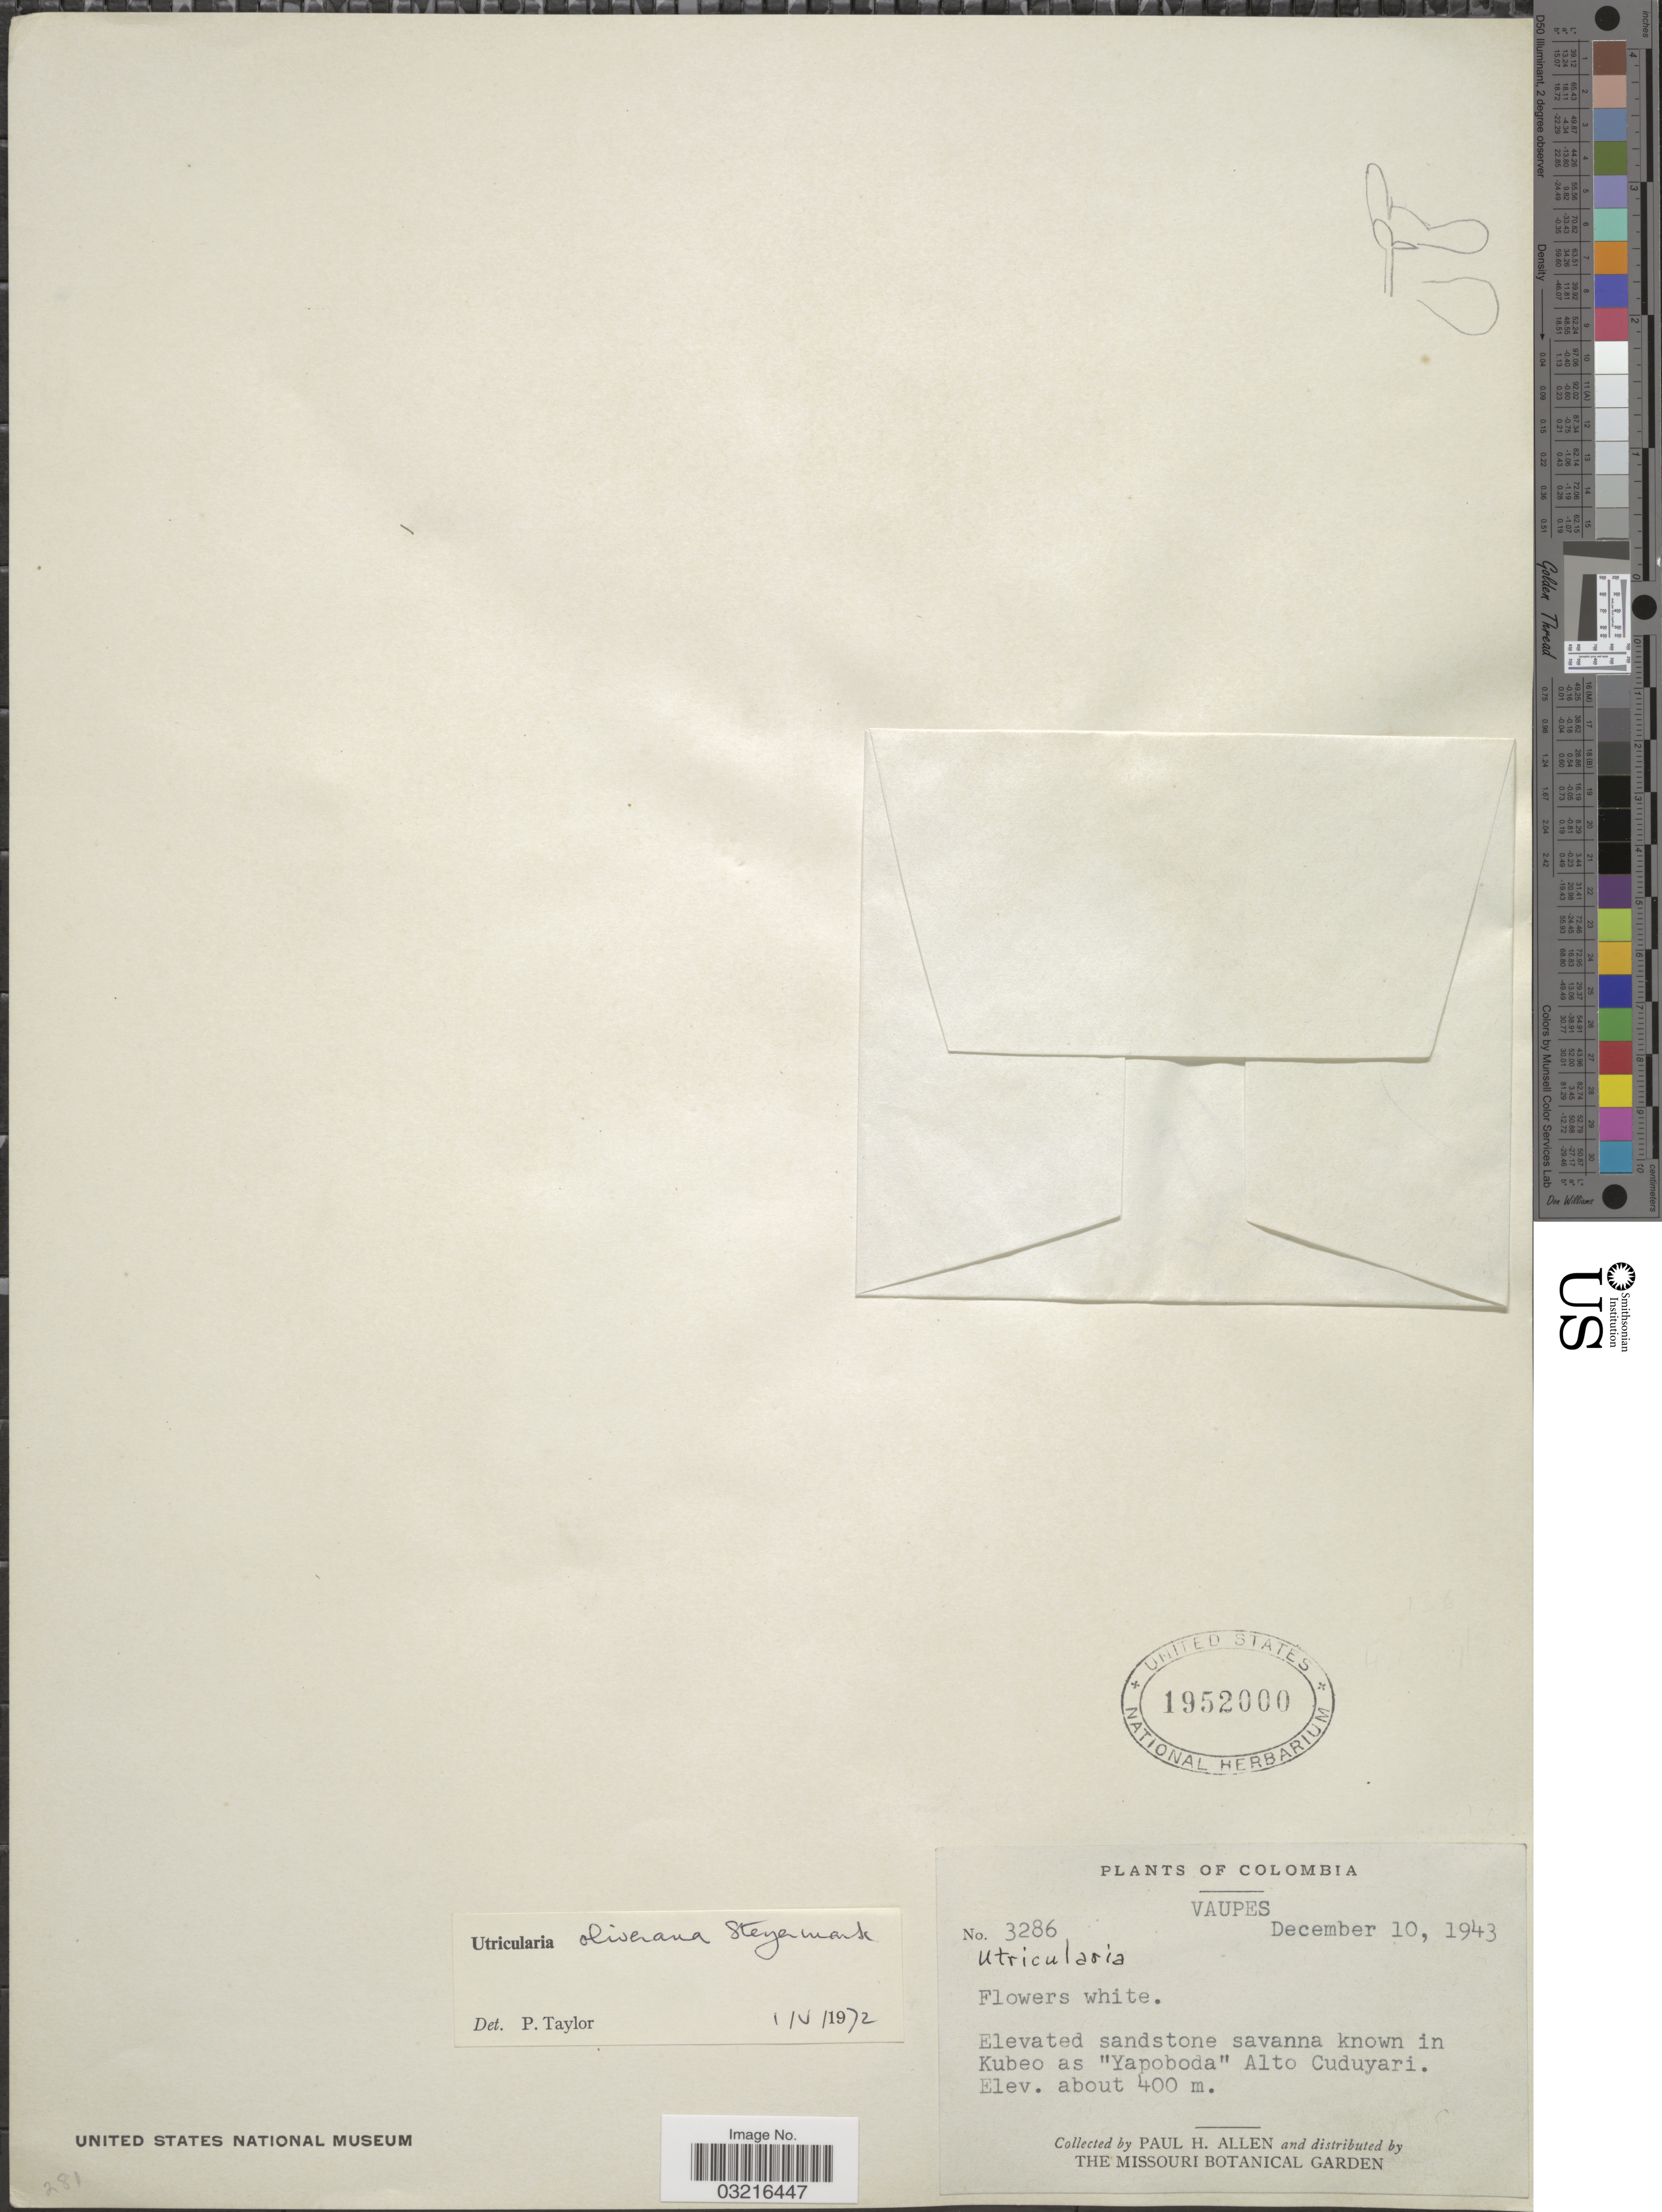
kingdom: Plantae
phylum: Tracheophyta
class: Magnoliopsida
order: Lamiales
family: Lentibulariaceae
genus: Utricularia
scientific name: Utricularia oliveriana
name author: Steyerm.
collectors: P. H. Allen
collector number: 3286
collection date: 1943-12-10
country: Colombia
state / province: Vaupés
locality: Elevated sandstone savanna known in Kubeo as "Yapoboda" Alto Cuduyari.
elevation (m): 400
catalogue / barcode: US 1952000